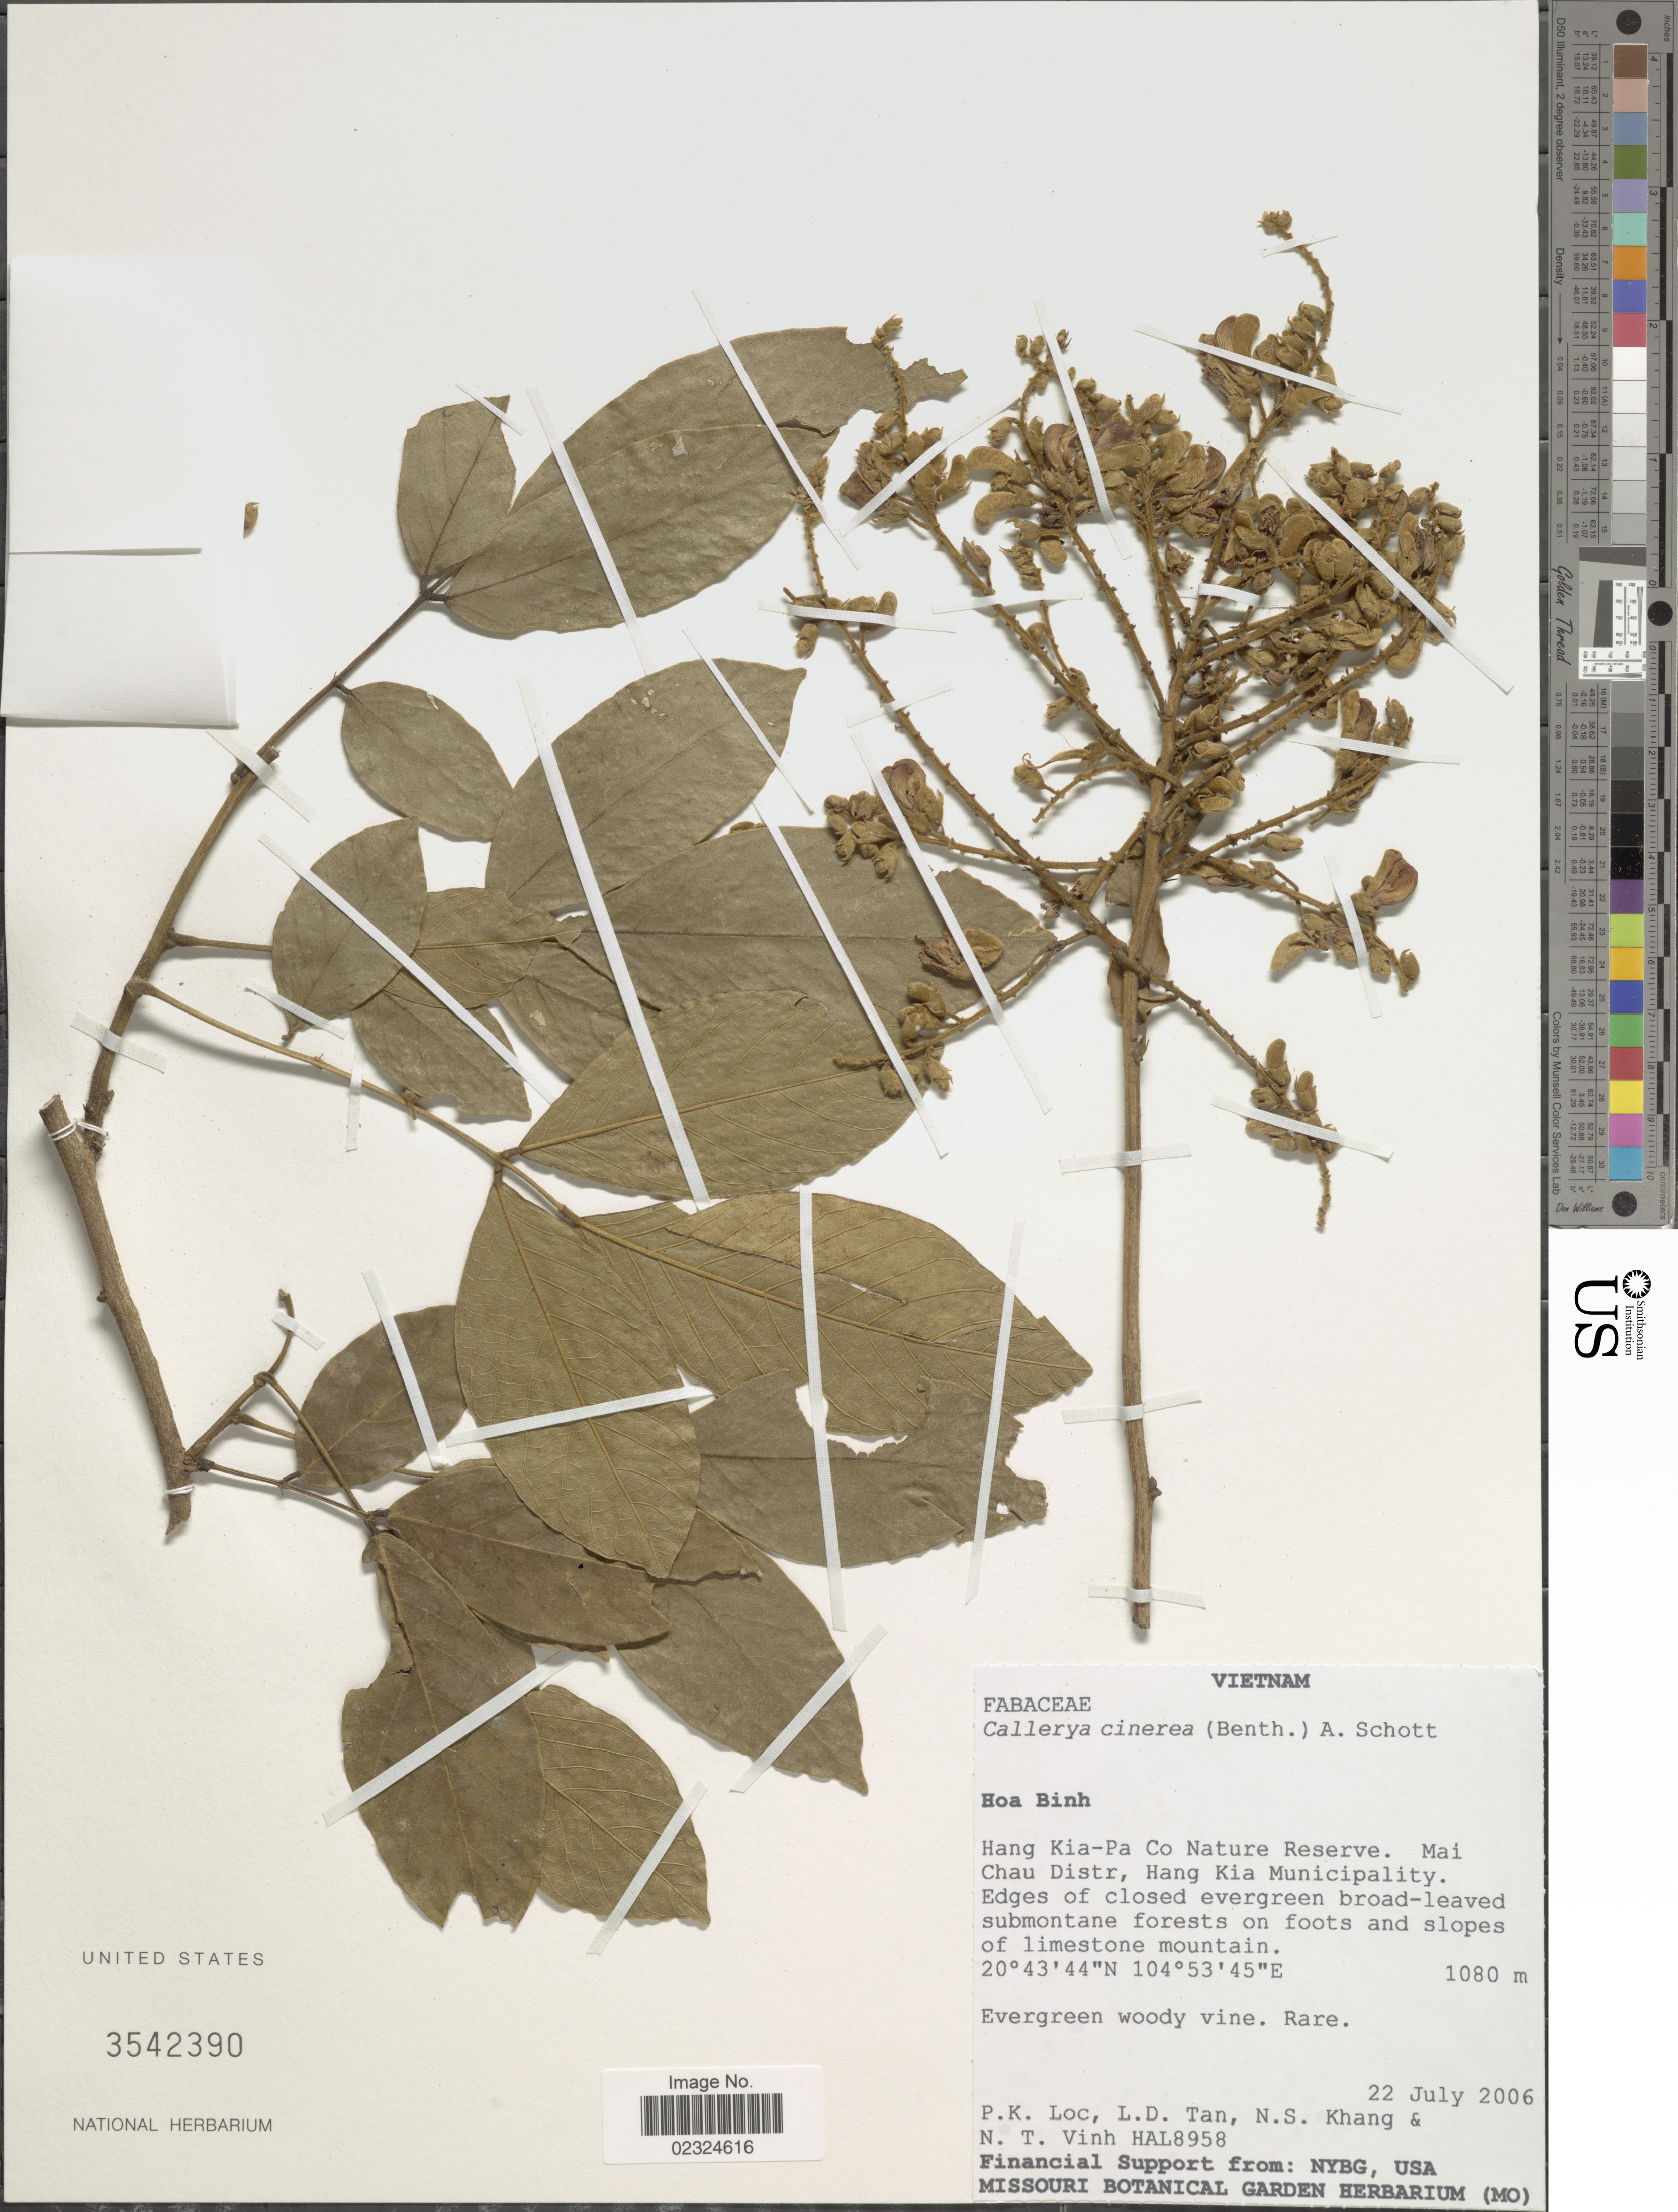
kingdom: Plantae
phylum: Tracheophyta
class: Magnoliopsida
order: Fabales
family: Fabaceae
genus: Callerya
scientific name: Callerya cinerea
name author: (Benth.) Schot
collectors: P. K. Lôc, L. Tan, N. Khang & N. Vinh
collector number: HAL 8958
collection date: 2006-07-22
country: Vietnam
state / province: Hoa Binh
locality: Hang Kia-Pa Co Nature Reserve. Mai Chau Distr, Hang Kia Municipality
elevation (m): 1080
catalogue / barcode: US 3542390